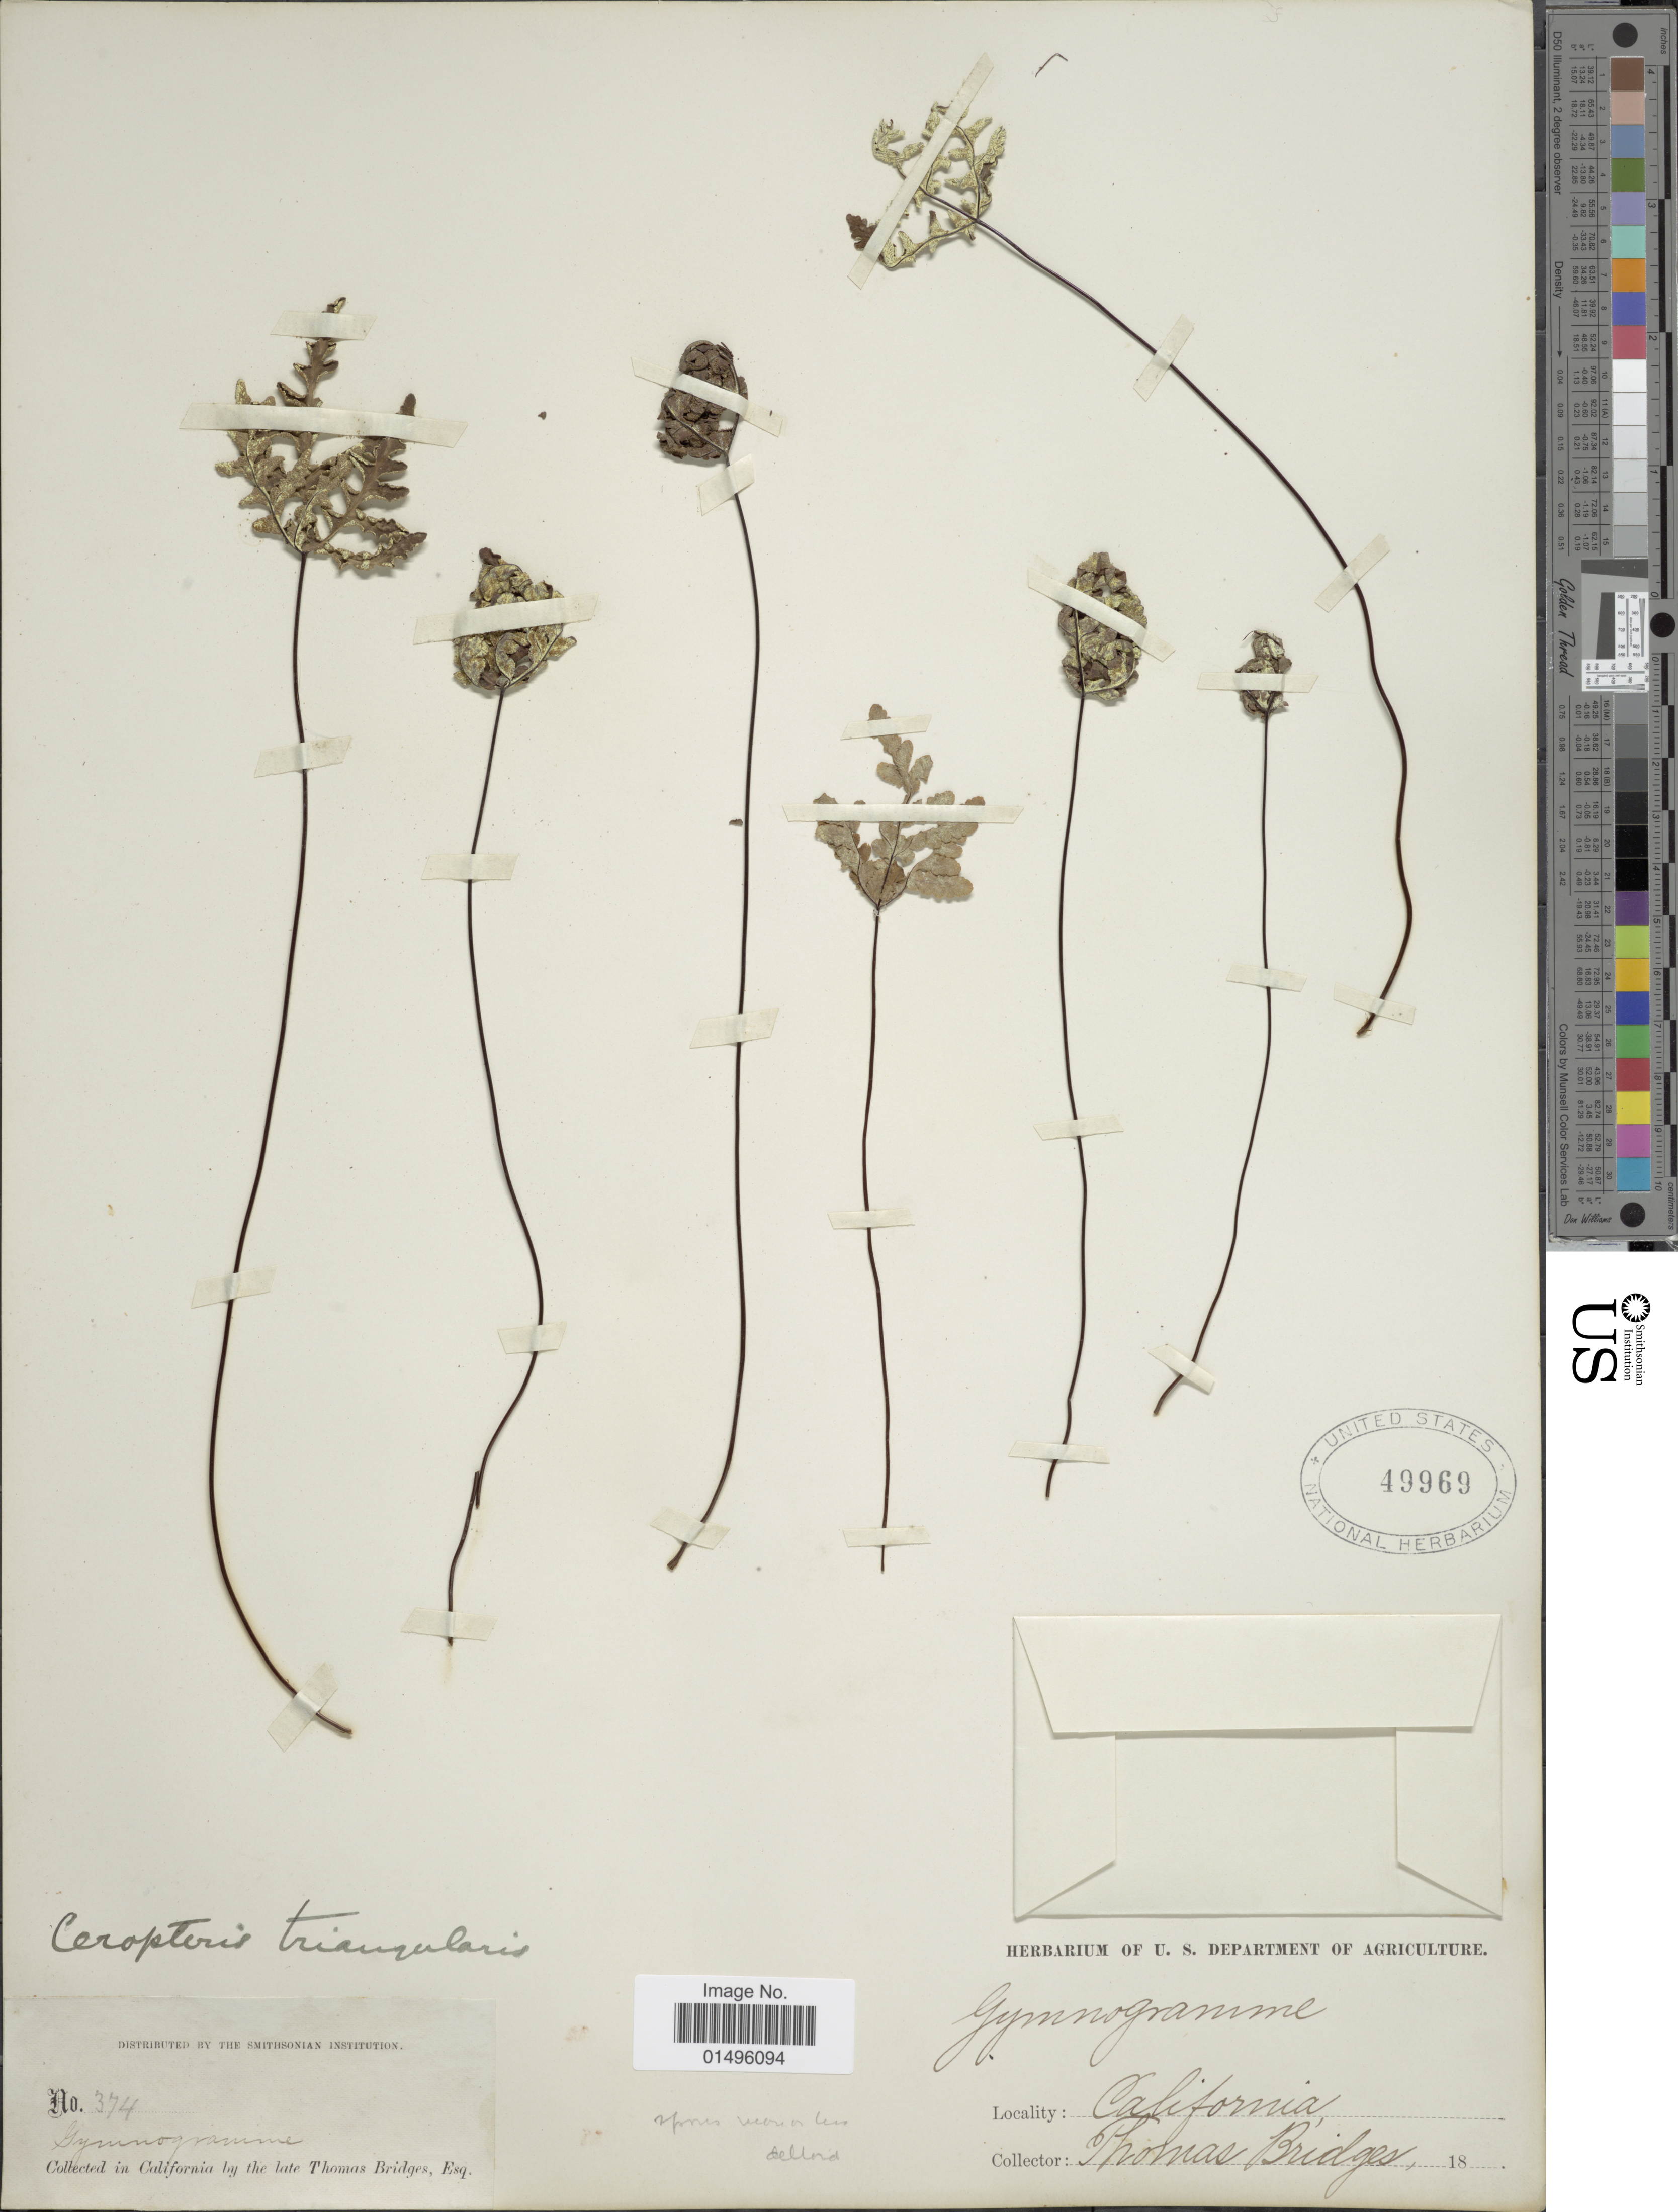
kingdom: Plantae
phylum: Tracheophyta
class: Polypodiopsida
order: Polypodiales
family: Pteridaceae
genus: Pentagramma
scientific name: Pentagramma triangularis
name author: (Kaulf.) Yatsk. et al.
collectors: T. Bridges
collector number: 374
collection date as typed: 18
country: United States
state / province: California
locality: California.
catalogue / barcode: US 49969